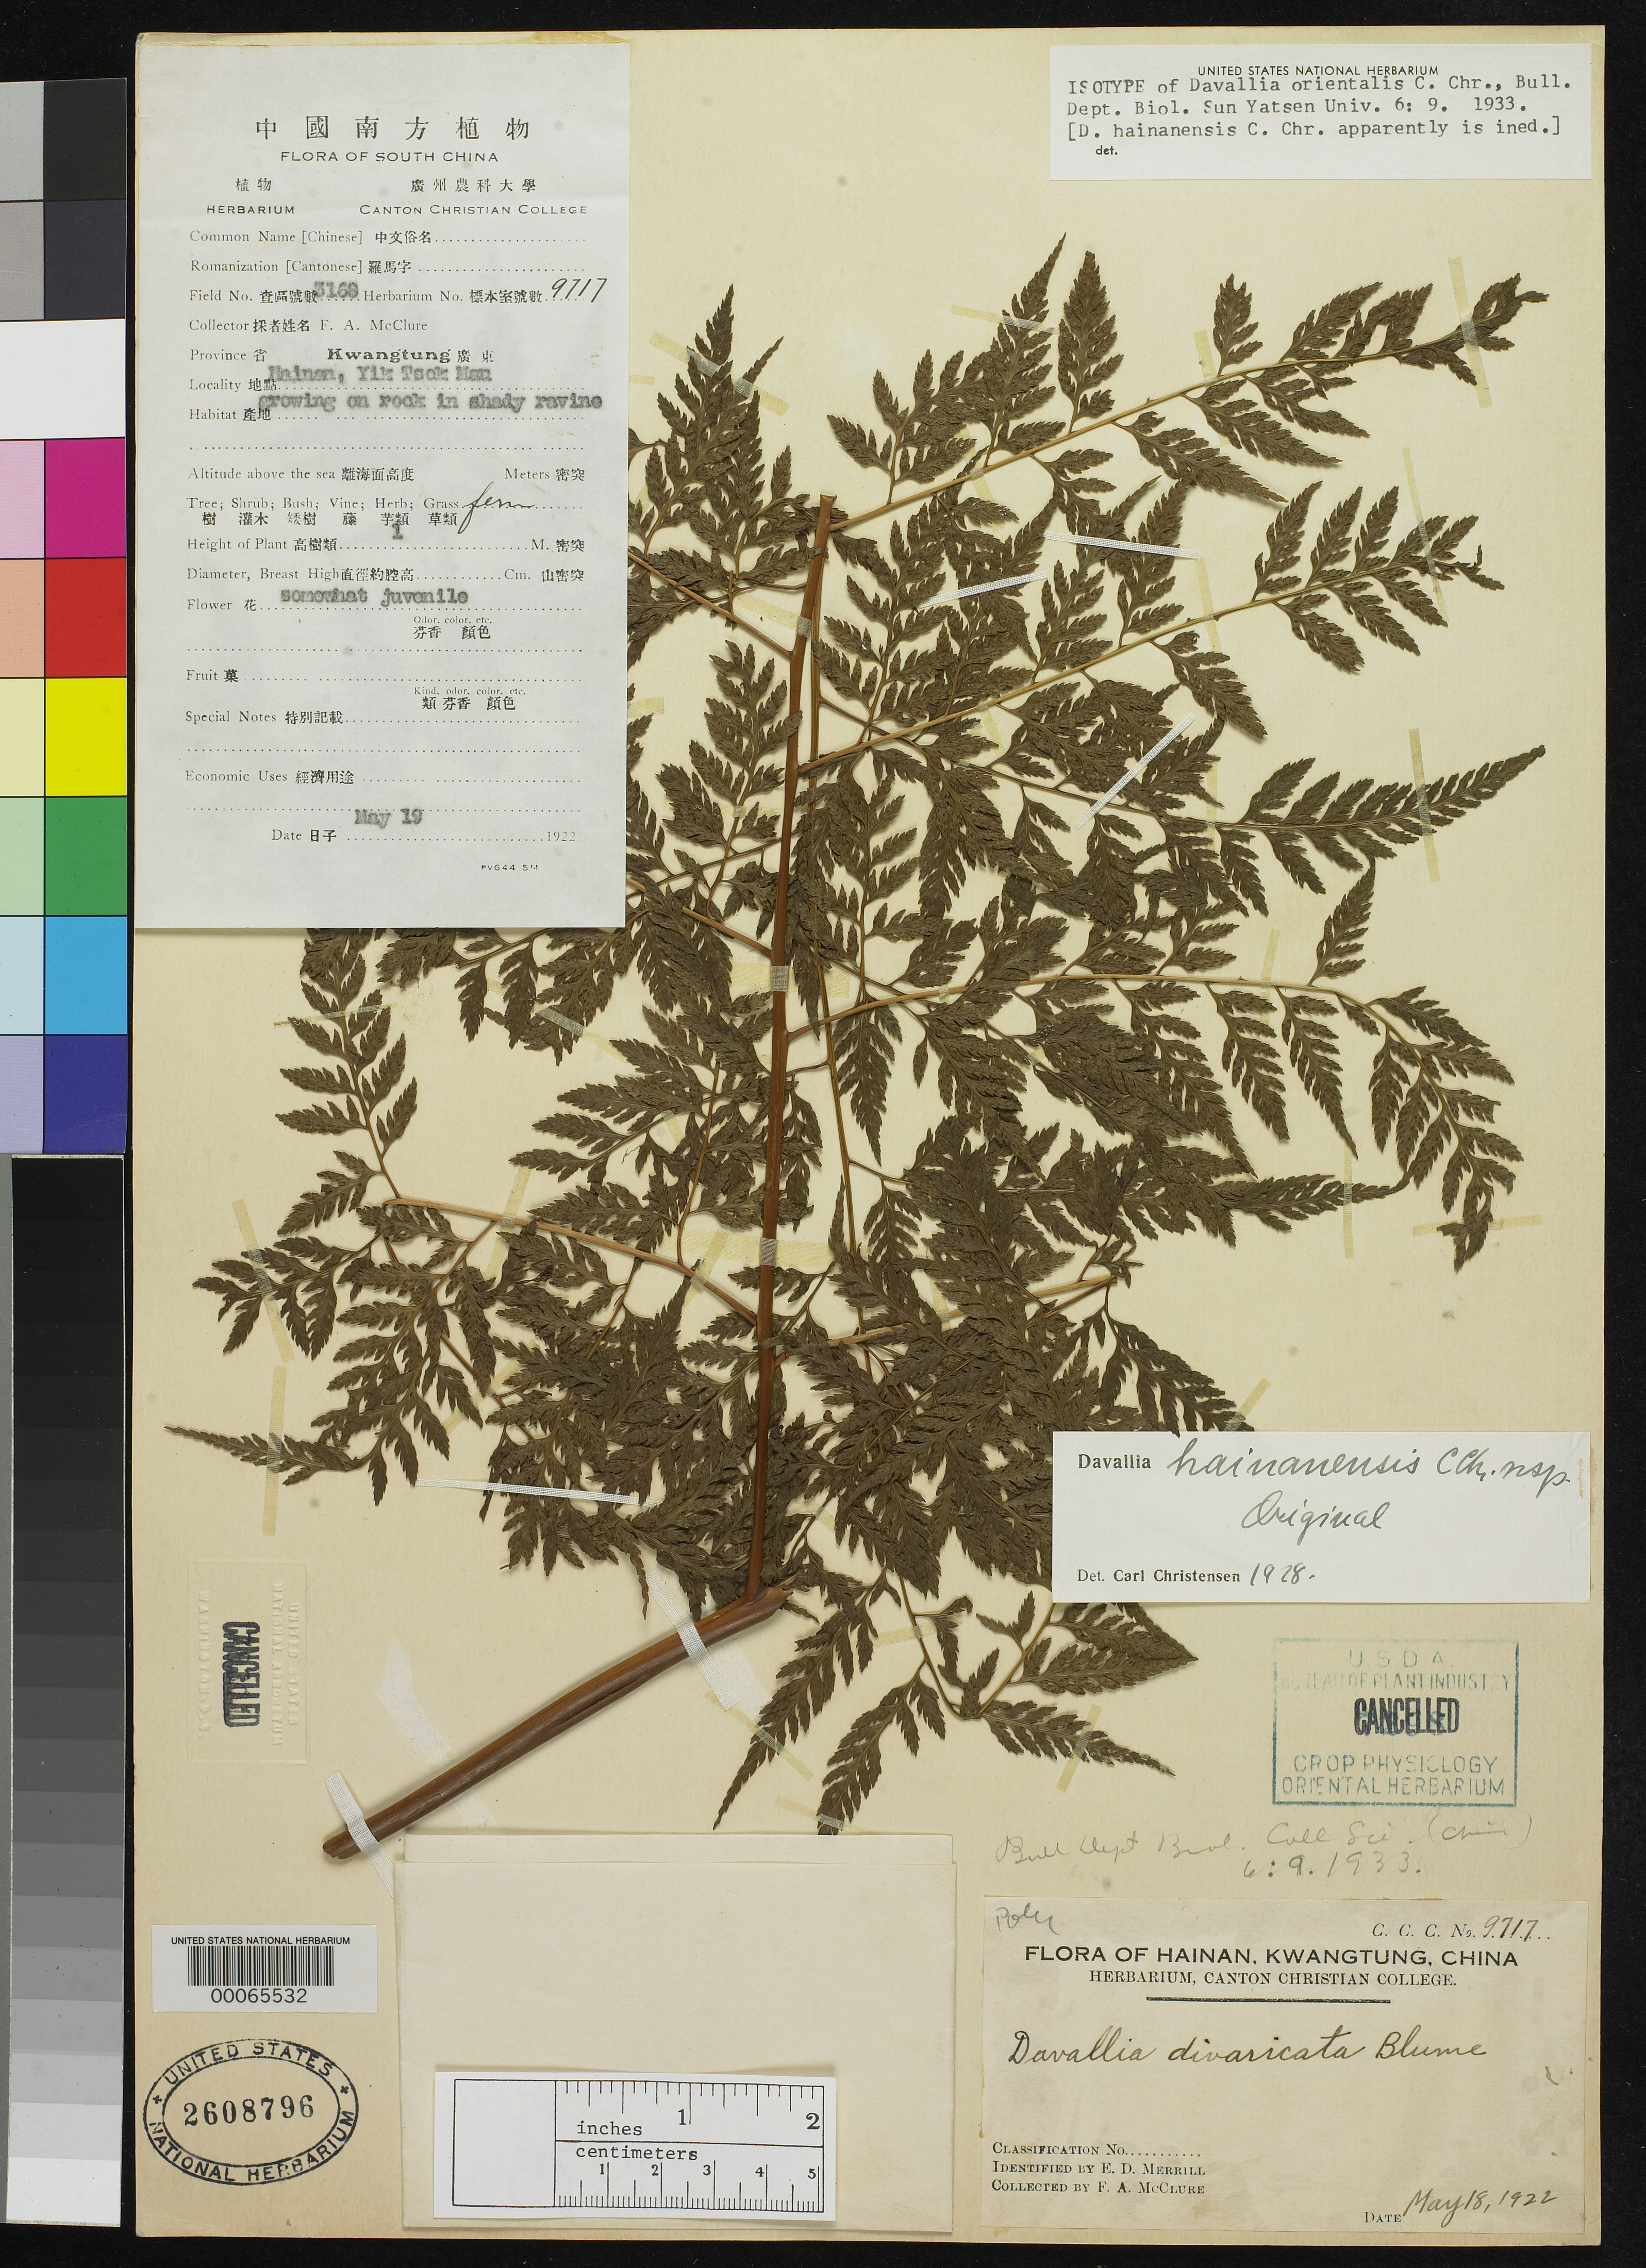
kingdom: Plantae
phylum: Tracheophyta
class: Polypodiopsida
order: Polypodiales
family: Davalliaceae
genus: Davallia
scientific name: Davallia orientalis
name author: C. Chr.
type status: Isotype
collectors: F. A. McClure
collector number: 9717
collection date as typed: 18 May 1922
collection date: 1922-05-18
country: China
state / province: Hainan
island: Hainan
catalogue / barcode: US 2608796